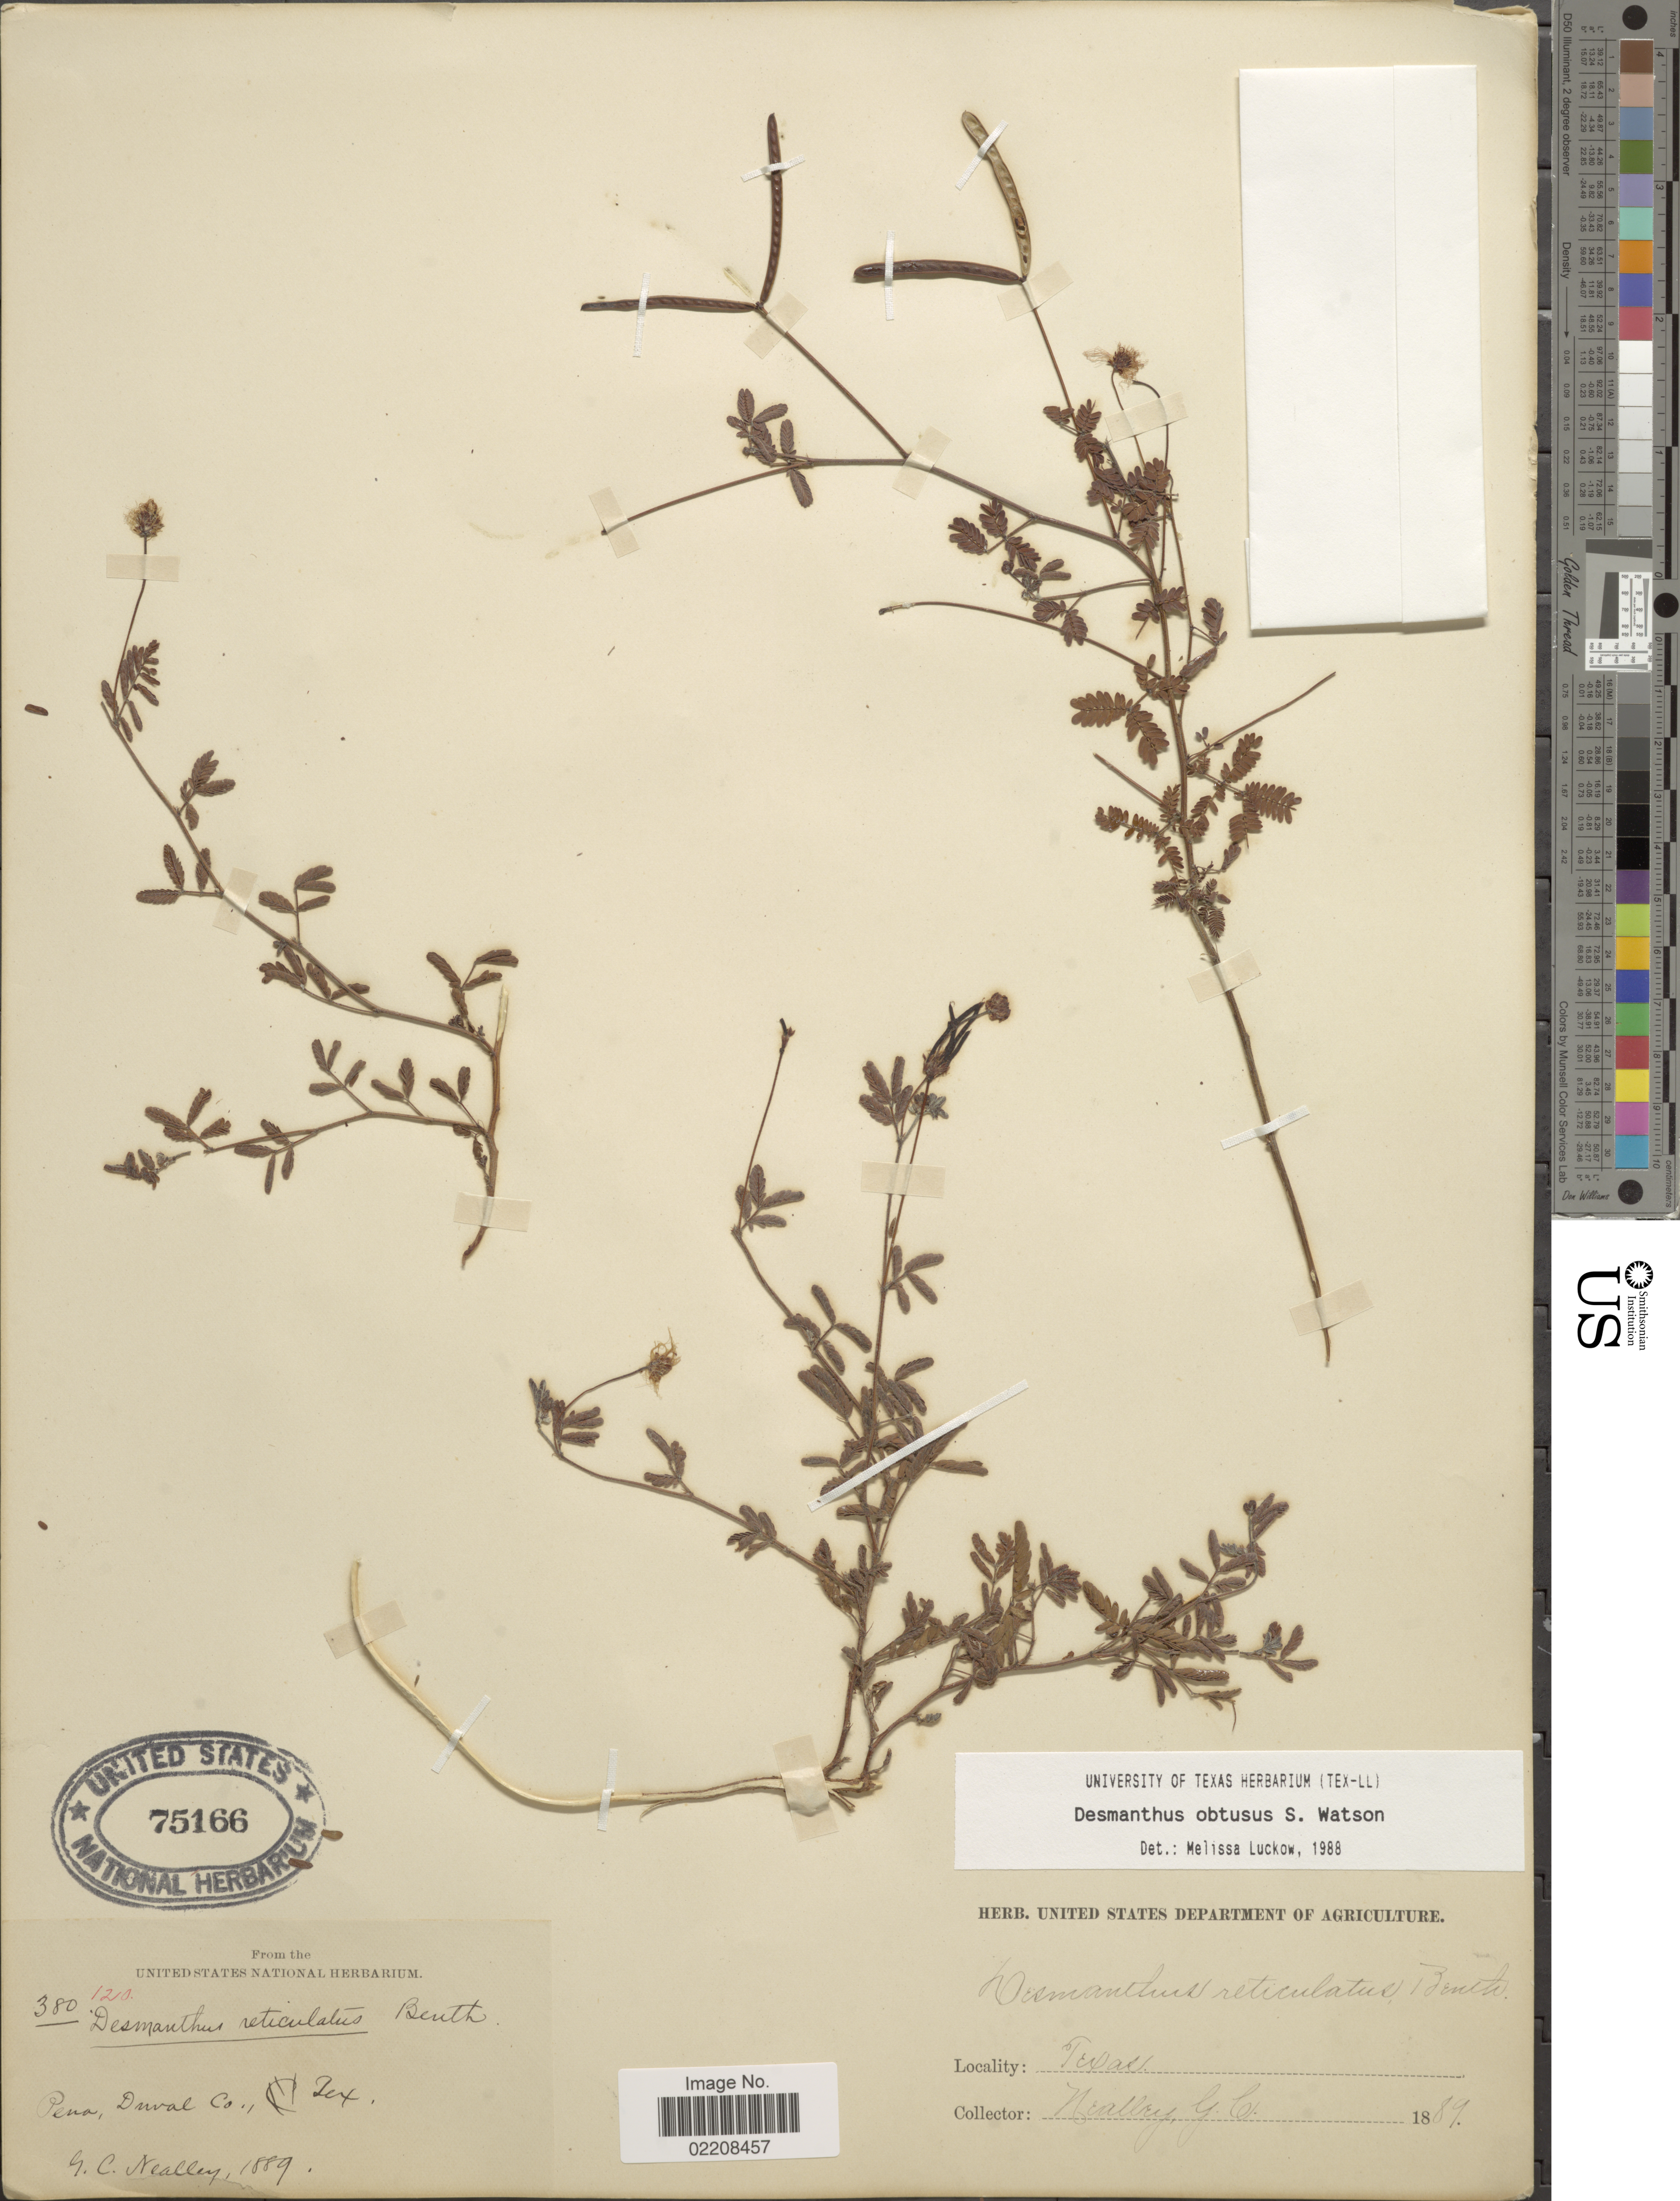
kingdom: Plantae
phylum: Tracheophyta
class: Magnoliopsida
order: Fabales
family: Fabaceae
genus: Desmanthus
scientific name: Desmanthus obtusus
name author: S. Watson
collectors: G. C. Nealley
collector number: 380/120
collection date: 1889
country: United States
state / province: Texas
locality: Pena, Duval Co., Tex.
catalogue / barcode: US 75166